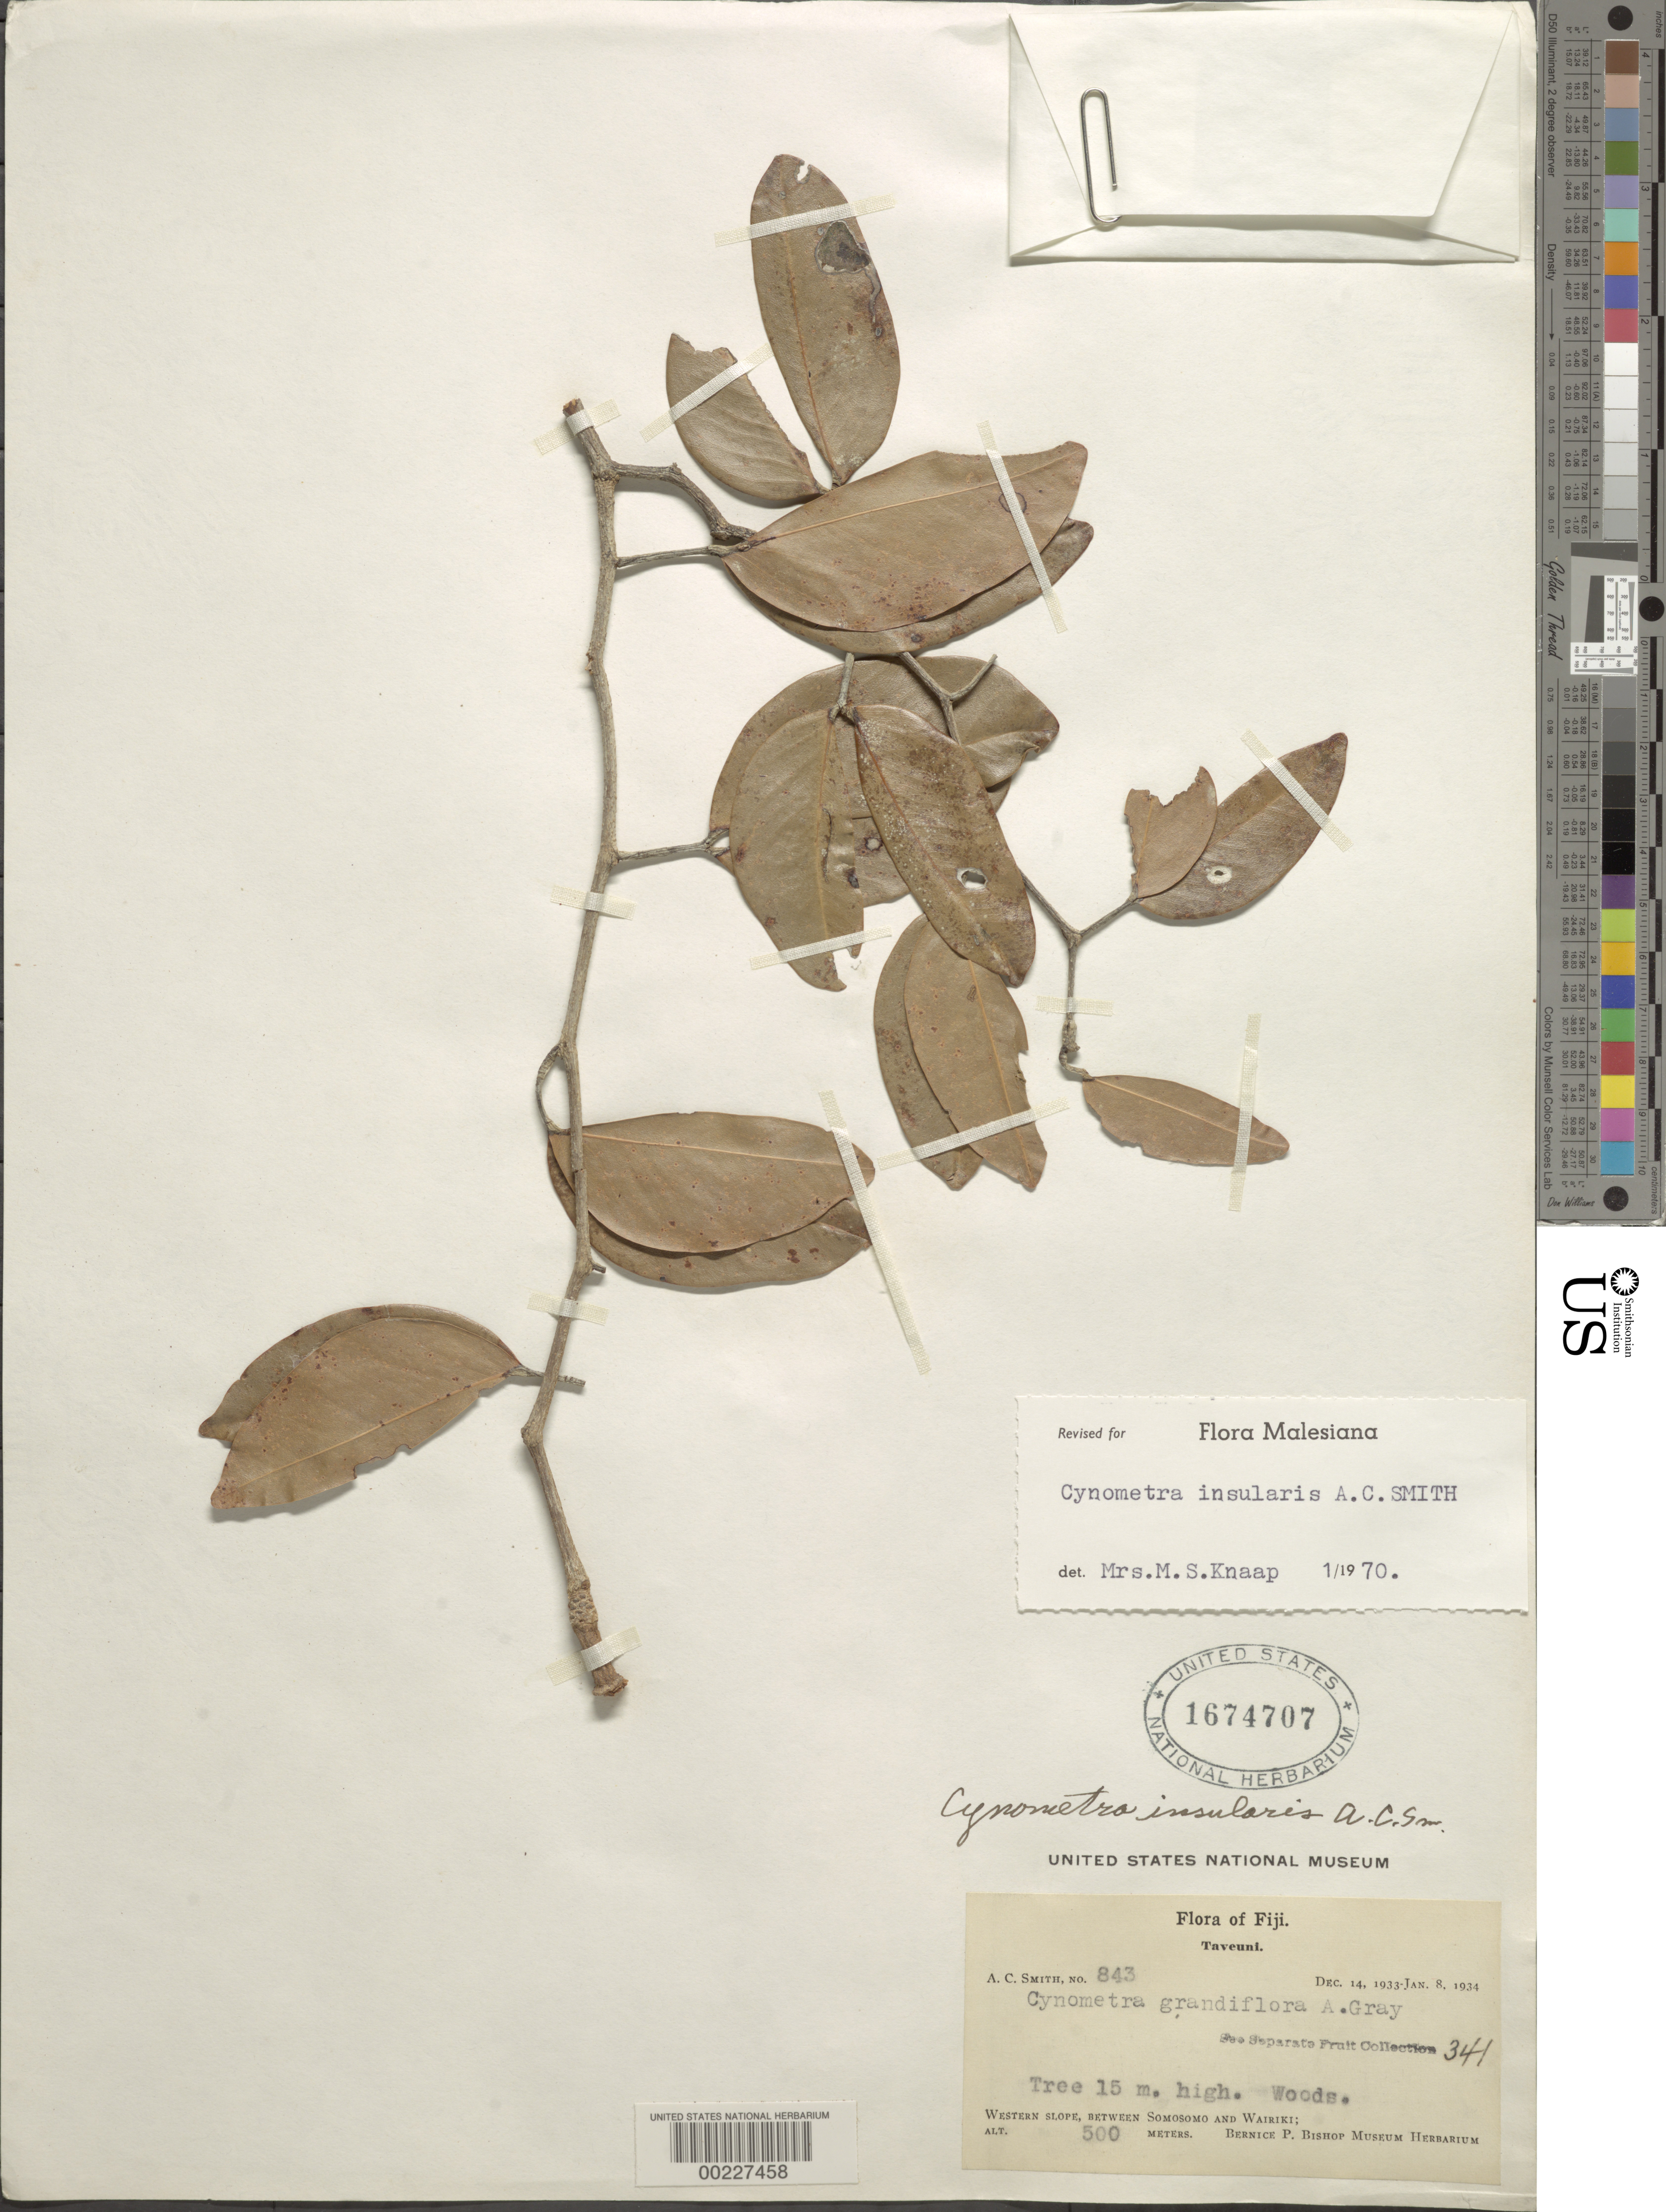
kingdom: Plantae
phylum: Tracheophyta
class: Magnoliopsida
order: Fabales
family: Fabaceae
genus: Cynometra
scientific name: Cynometra insularis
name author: A.C. Sm.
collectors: A. C. Smith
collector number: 843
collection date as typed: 14 Dec 1933 to 08 Jan 1934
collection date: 1933-12-14/1934-01-08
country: Fiji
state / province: Northern Division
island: Taveuni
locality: Western slope, between somosomo and wairiki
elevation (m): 500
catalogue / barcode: US 1674707